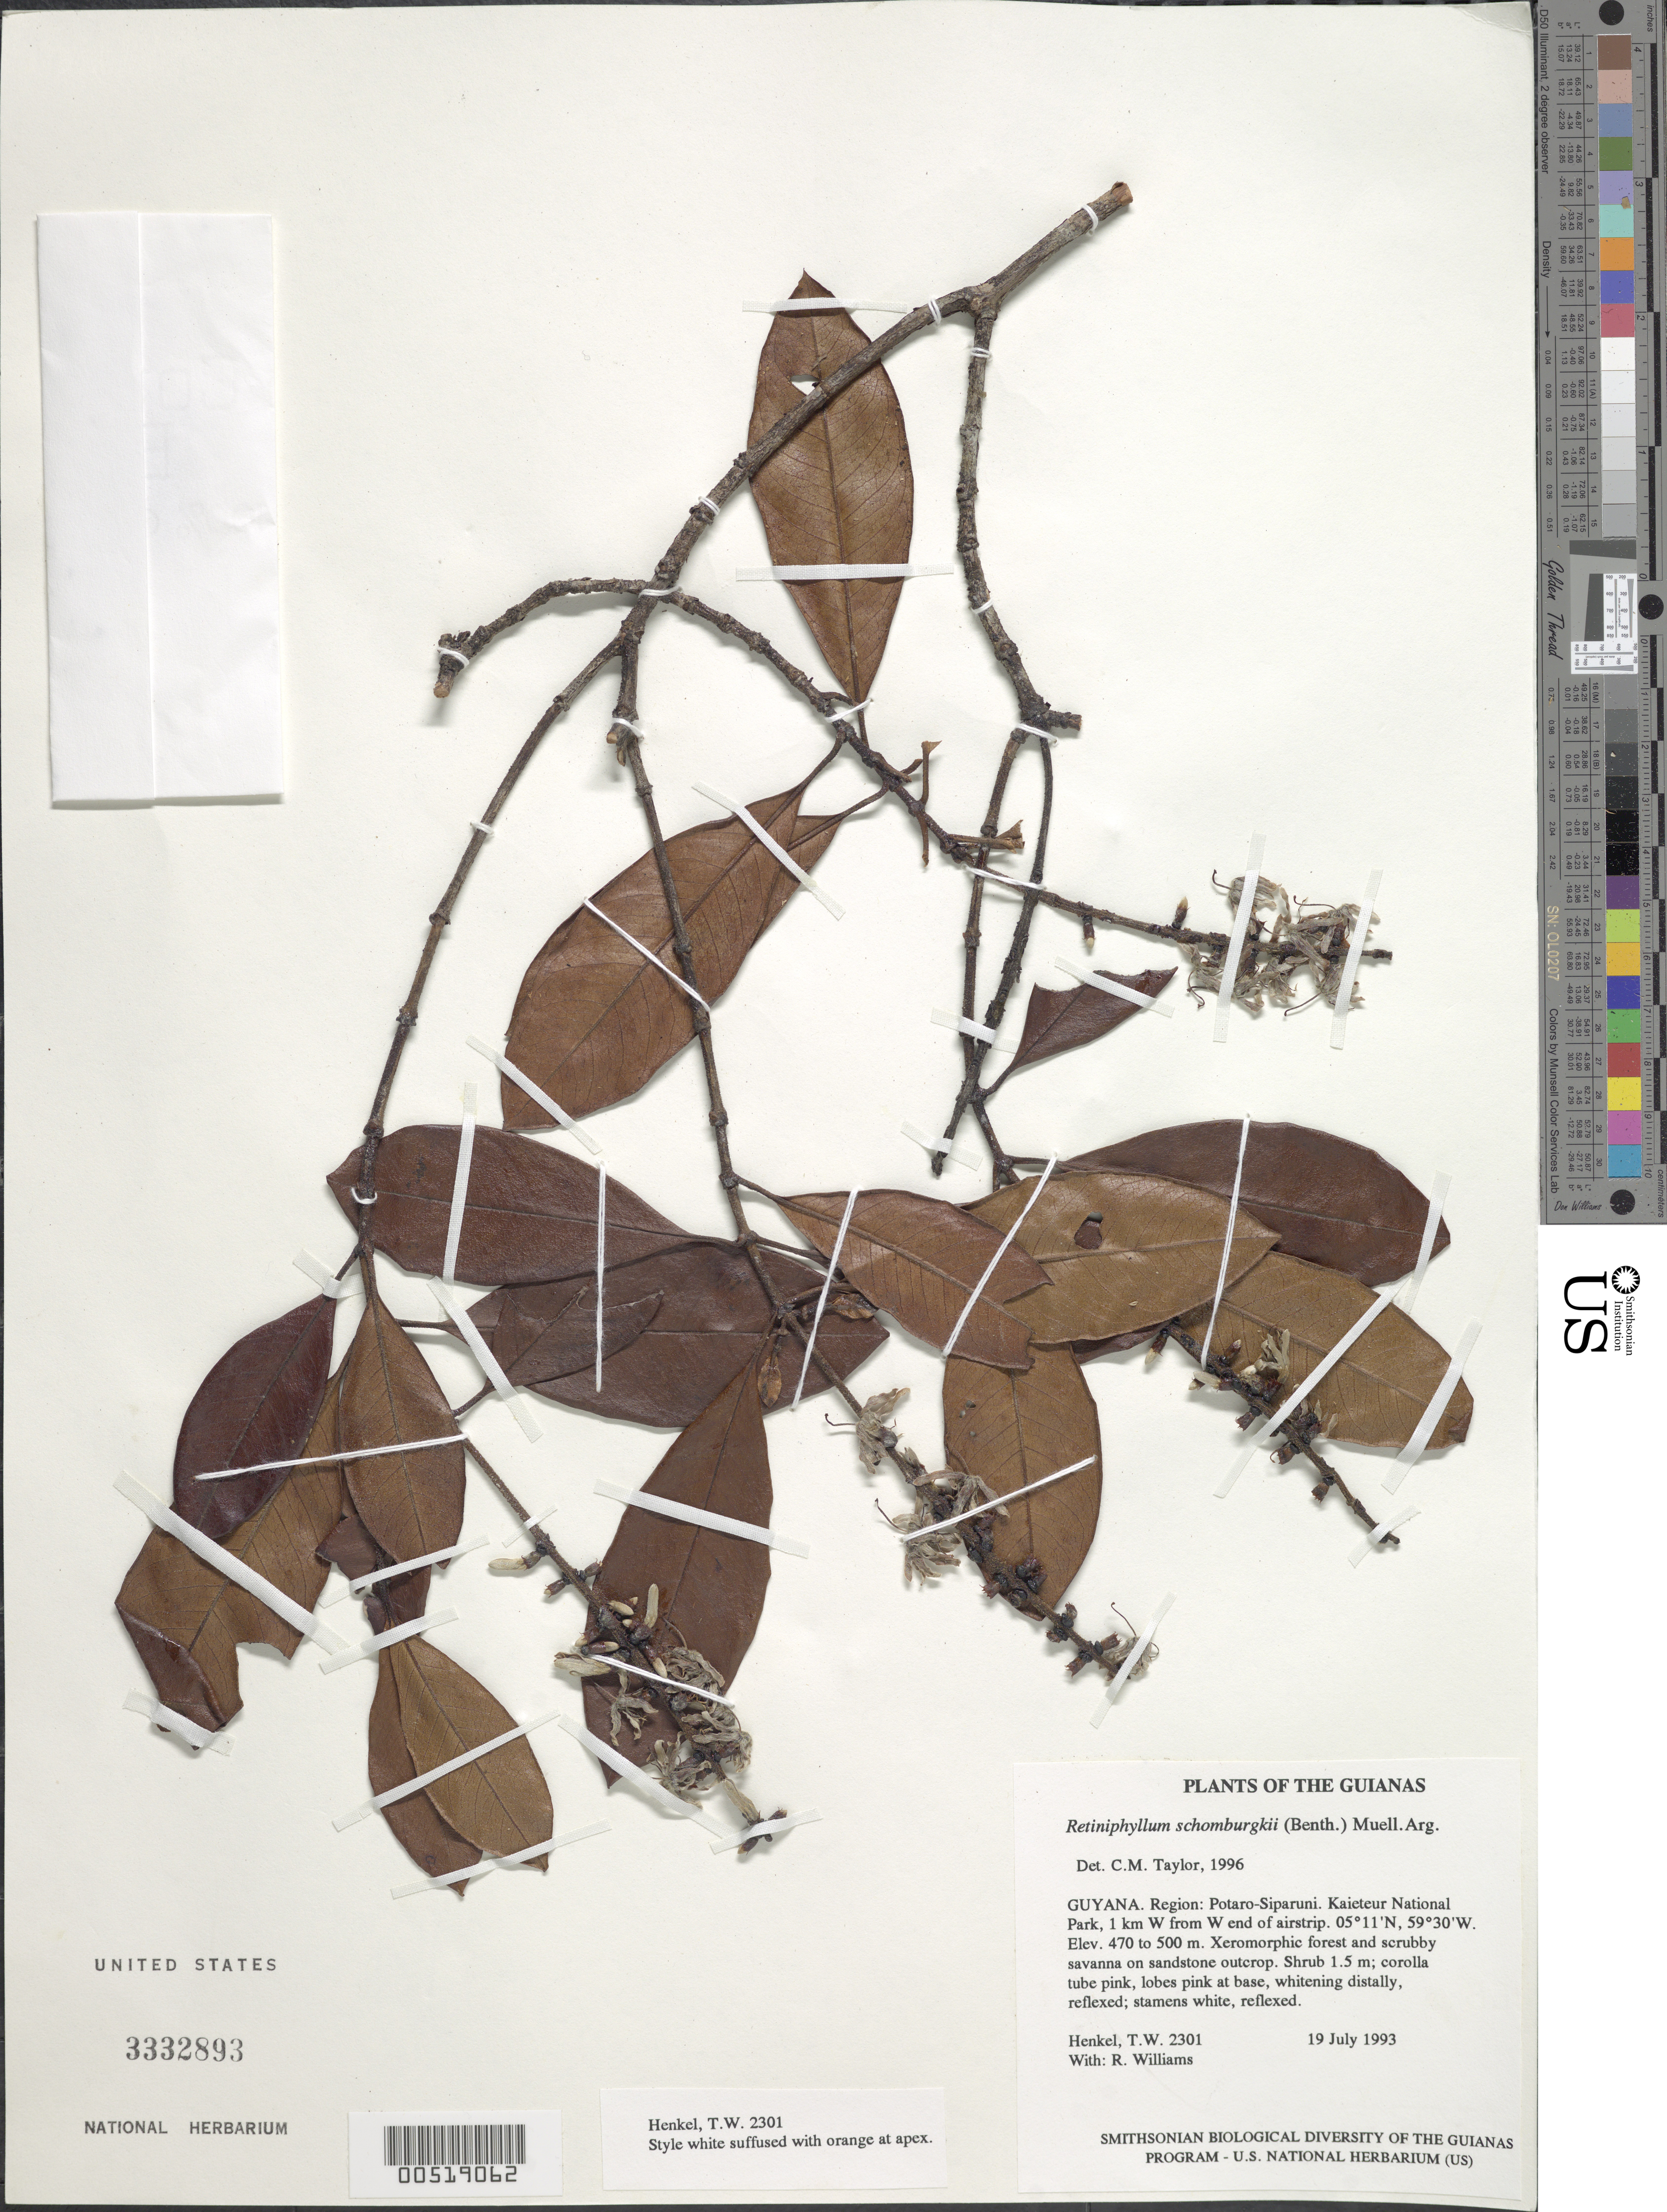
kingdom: Plantae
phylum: Tracheophyta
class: Magnoliopsida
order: Gentianales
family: Rubiaceae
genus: Retiniphyllum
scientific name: Retiniphyllum schomburgkii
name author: (Benth.) Müll. Arg.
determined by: Taylor, Charlotte M.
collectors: T. Henkel & R. Williams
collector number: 2301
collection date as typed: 19 July 1993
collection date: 1993-07-19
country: Guyana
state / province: Potaro-Siparuni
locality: Kaieteur National Park, 1 km W from W end of airstrip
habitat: Xeromorphic forest and scrubby savanna on sandstone outcrop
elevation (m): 470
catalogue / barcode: US 3332893